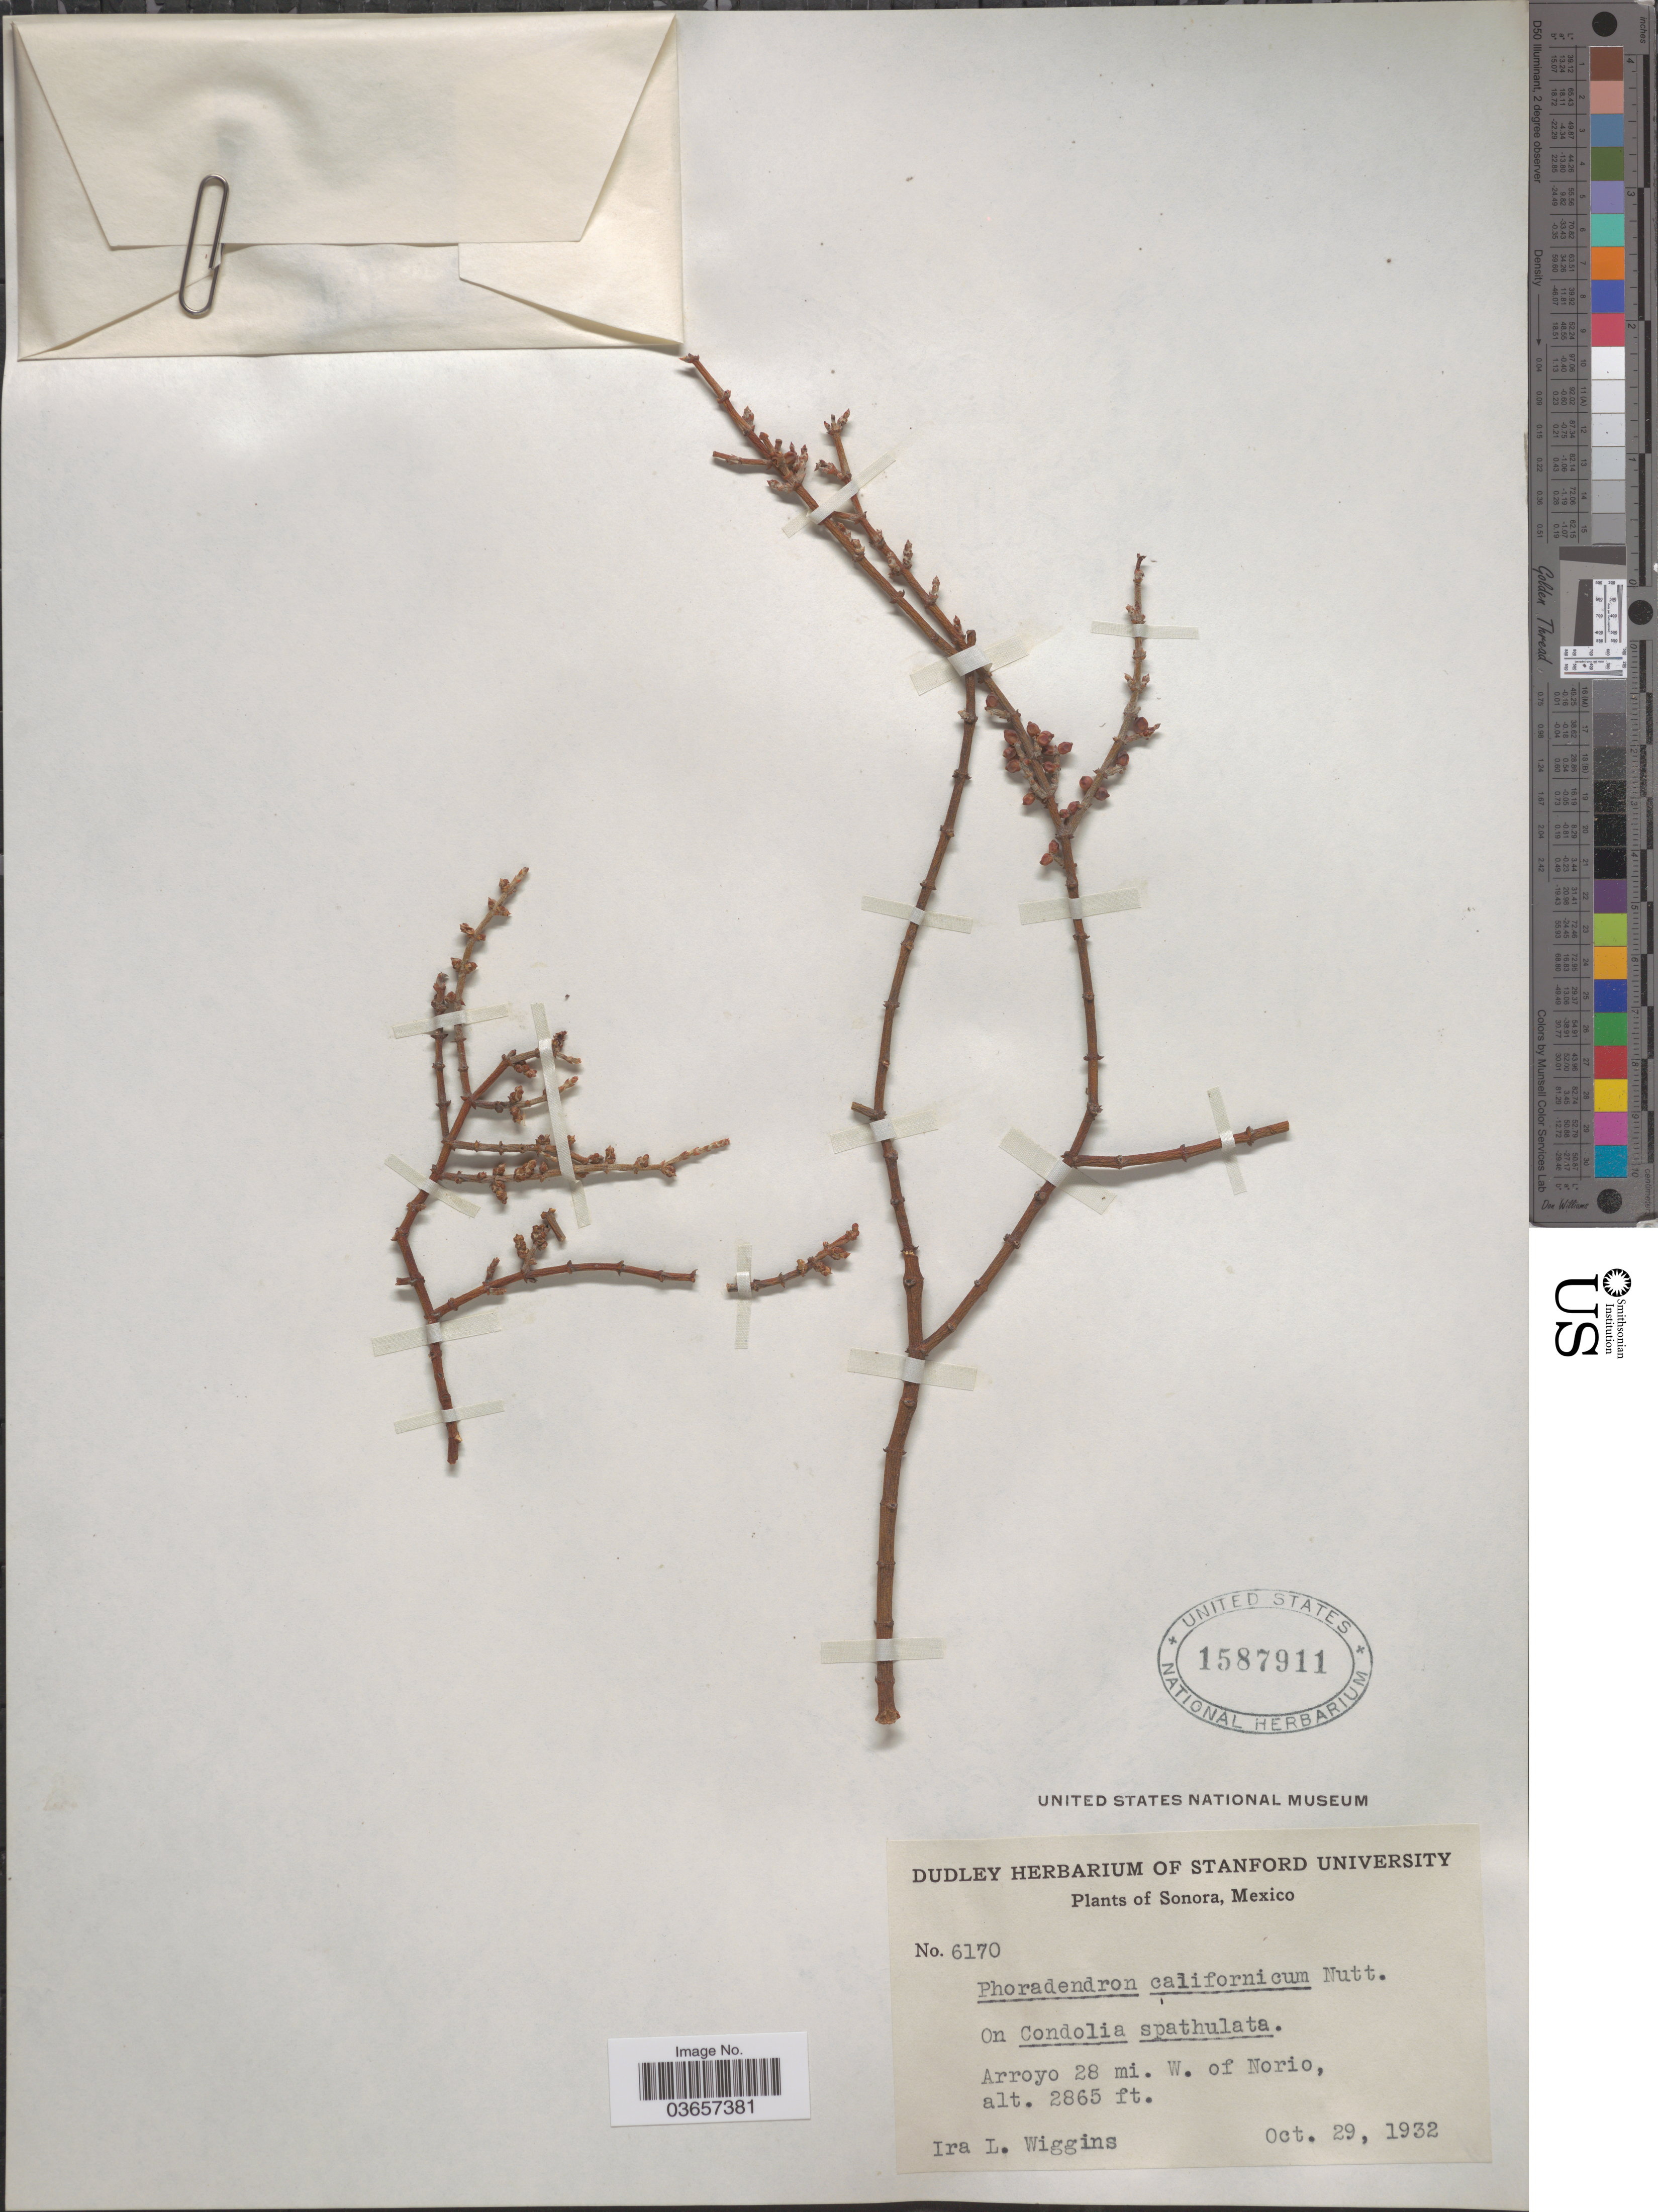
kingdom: Plantae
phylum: Tracheophyta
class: Magnoliopsida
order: Santalales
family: Viscaceae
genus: Phoradendron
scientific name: Phoradendron californicum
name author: Nutt.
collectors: I. L. Wiggins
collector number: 6170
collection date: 1932-10-29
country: Mexico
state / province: Sonora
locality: Arroyo 28 mi. W. of Norio.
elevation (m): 873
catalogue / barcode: US 1587911